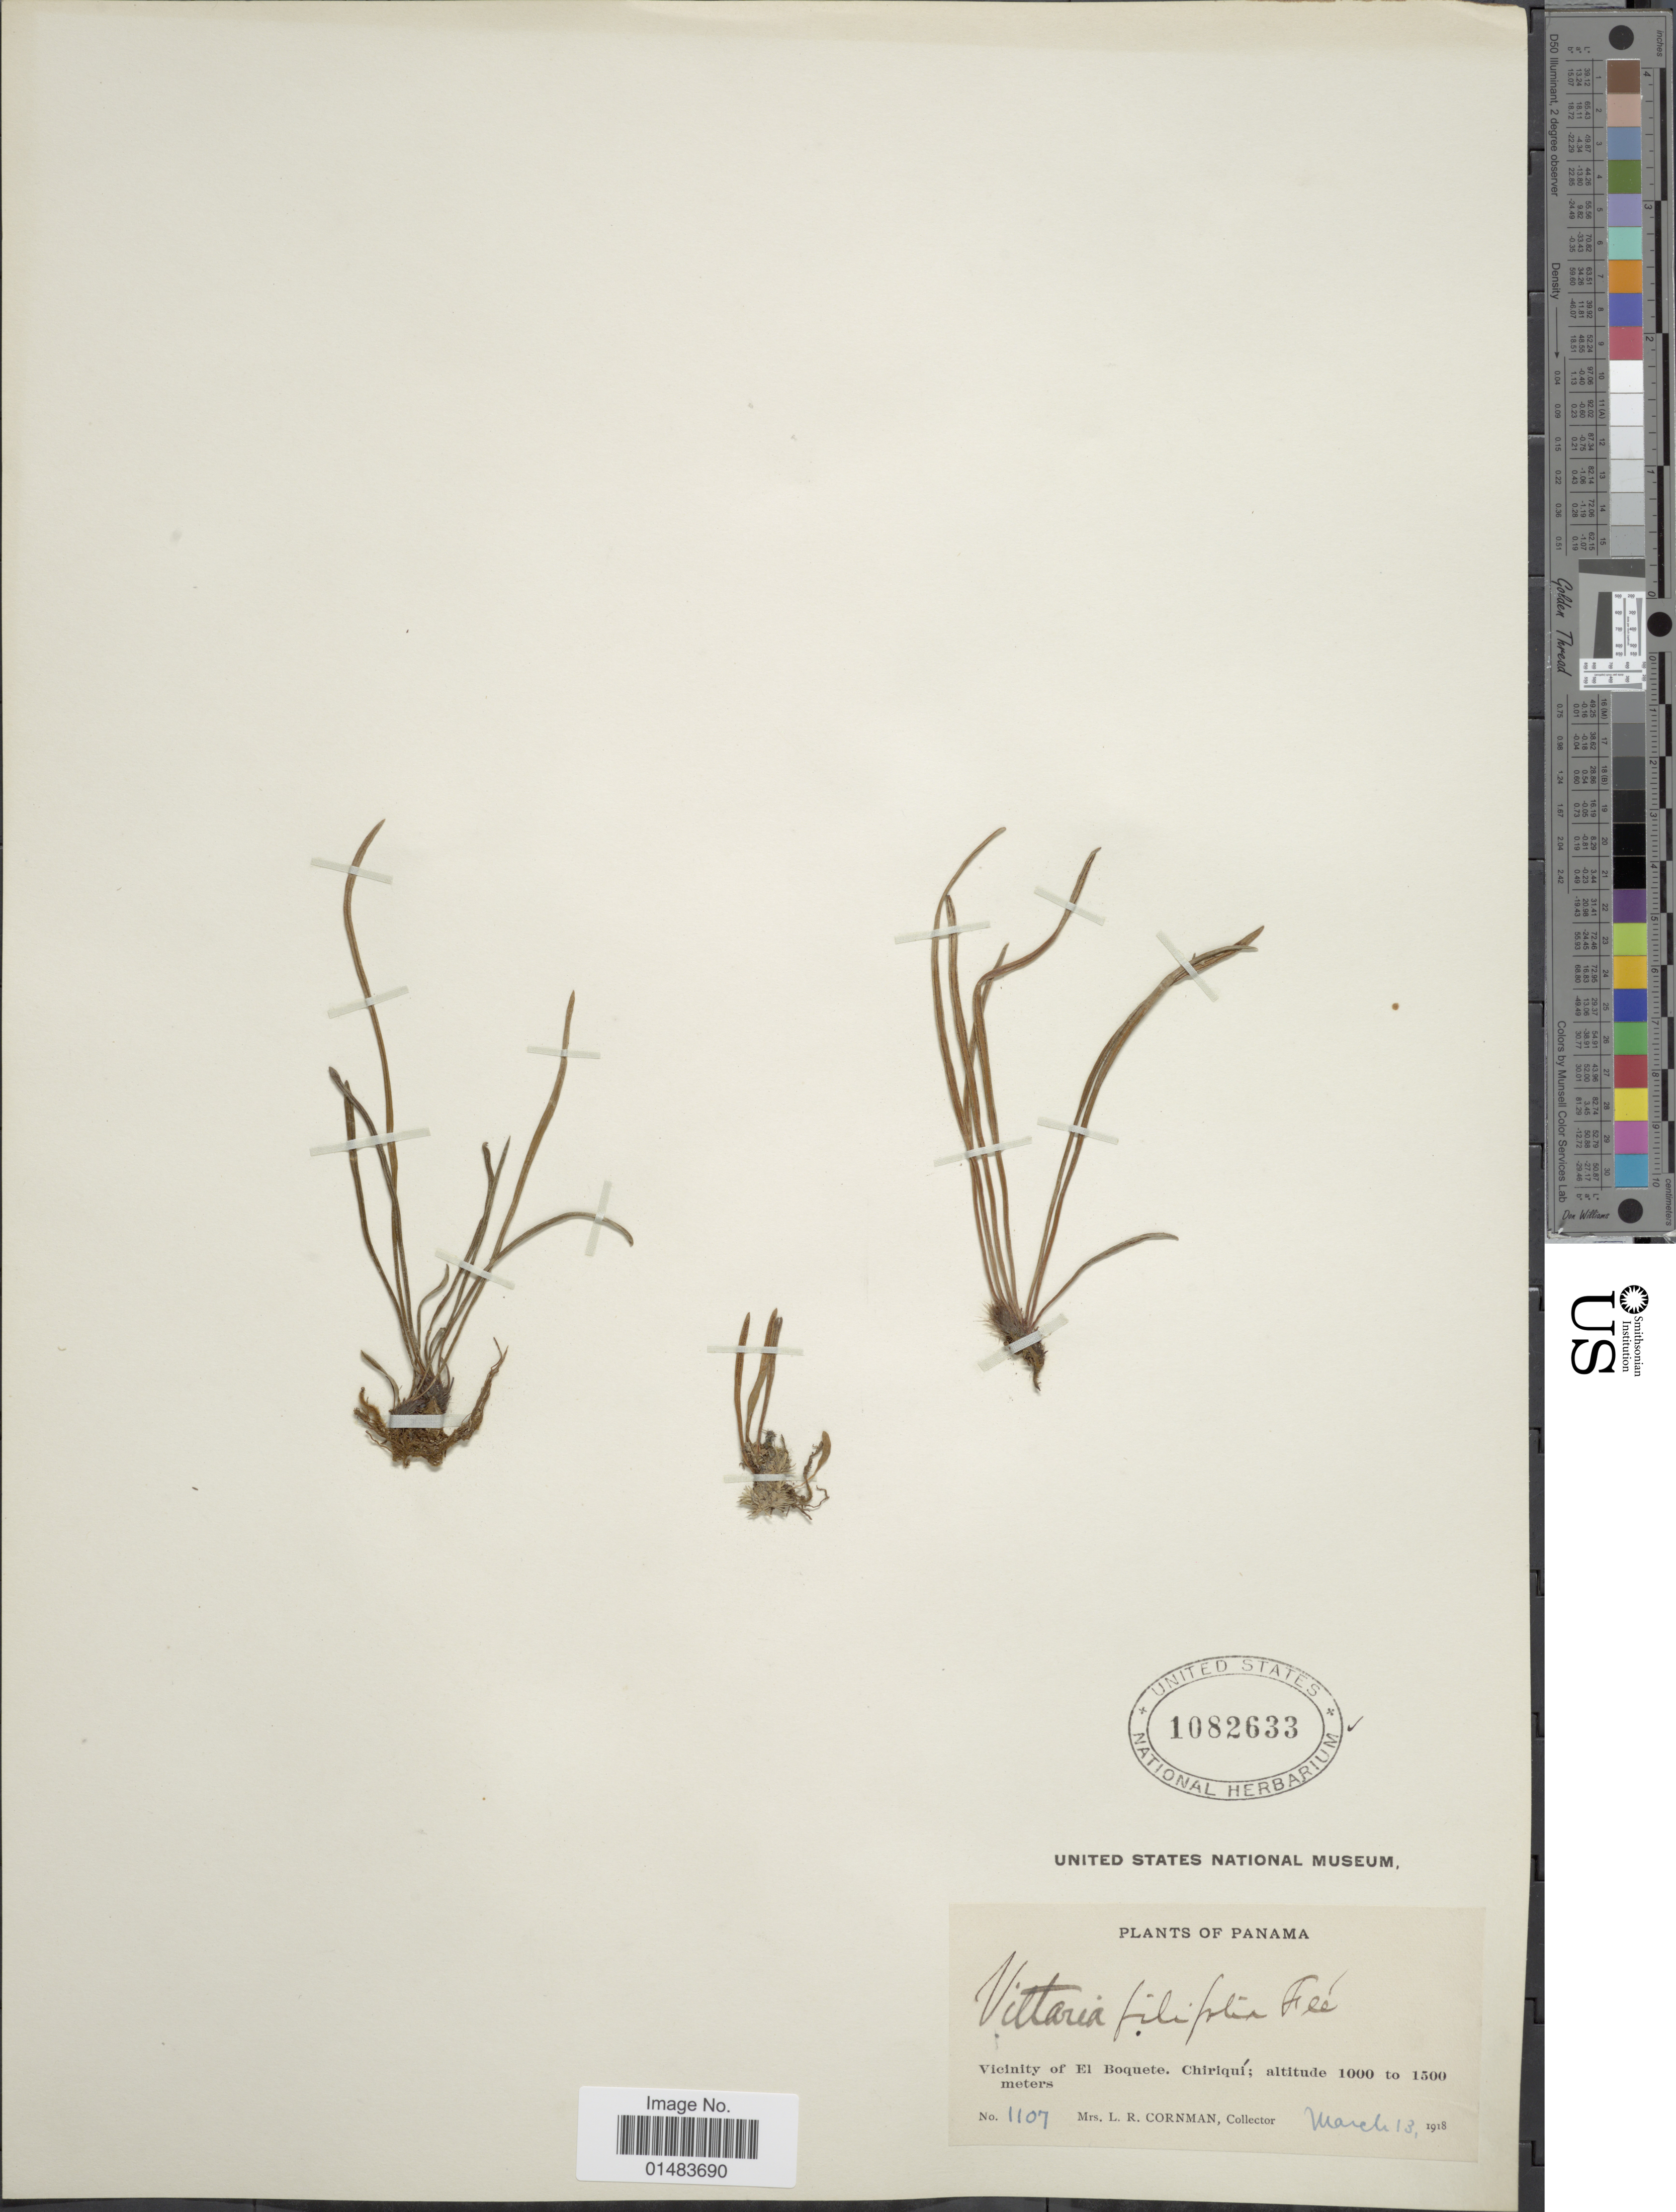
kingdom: Plantae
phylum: Tracheophyta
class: Polypodiopsida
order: Polypodiales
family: Pteridaceae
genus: Vittaria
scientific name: Vittaria graminifolia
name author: Kaulf.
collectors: L. Cornman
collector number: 1107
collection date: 1918-03-13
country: Panama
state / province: Chiriqui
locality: Plants of Panama, Vicinity of El Boquete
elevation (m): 1000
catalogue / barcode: US 1082633